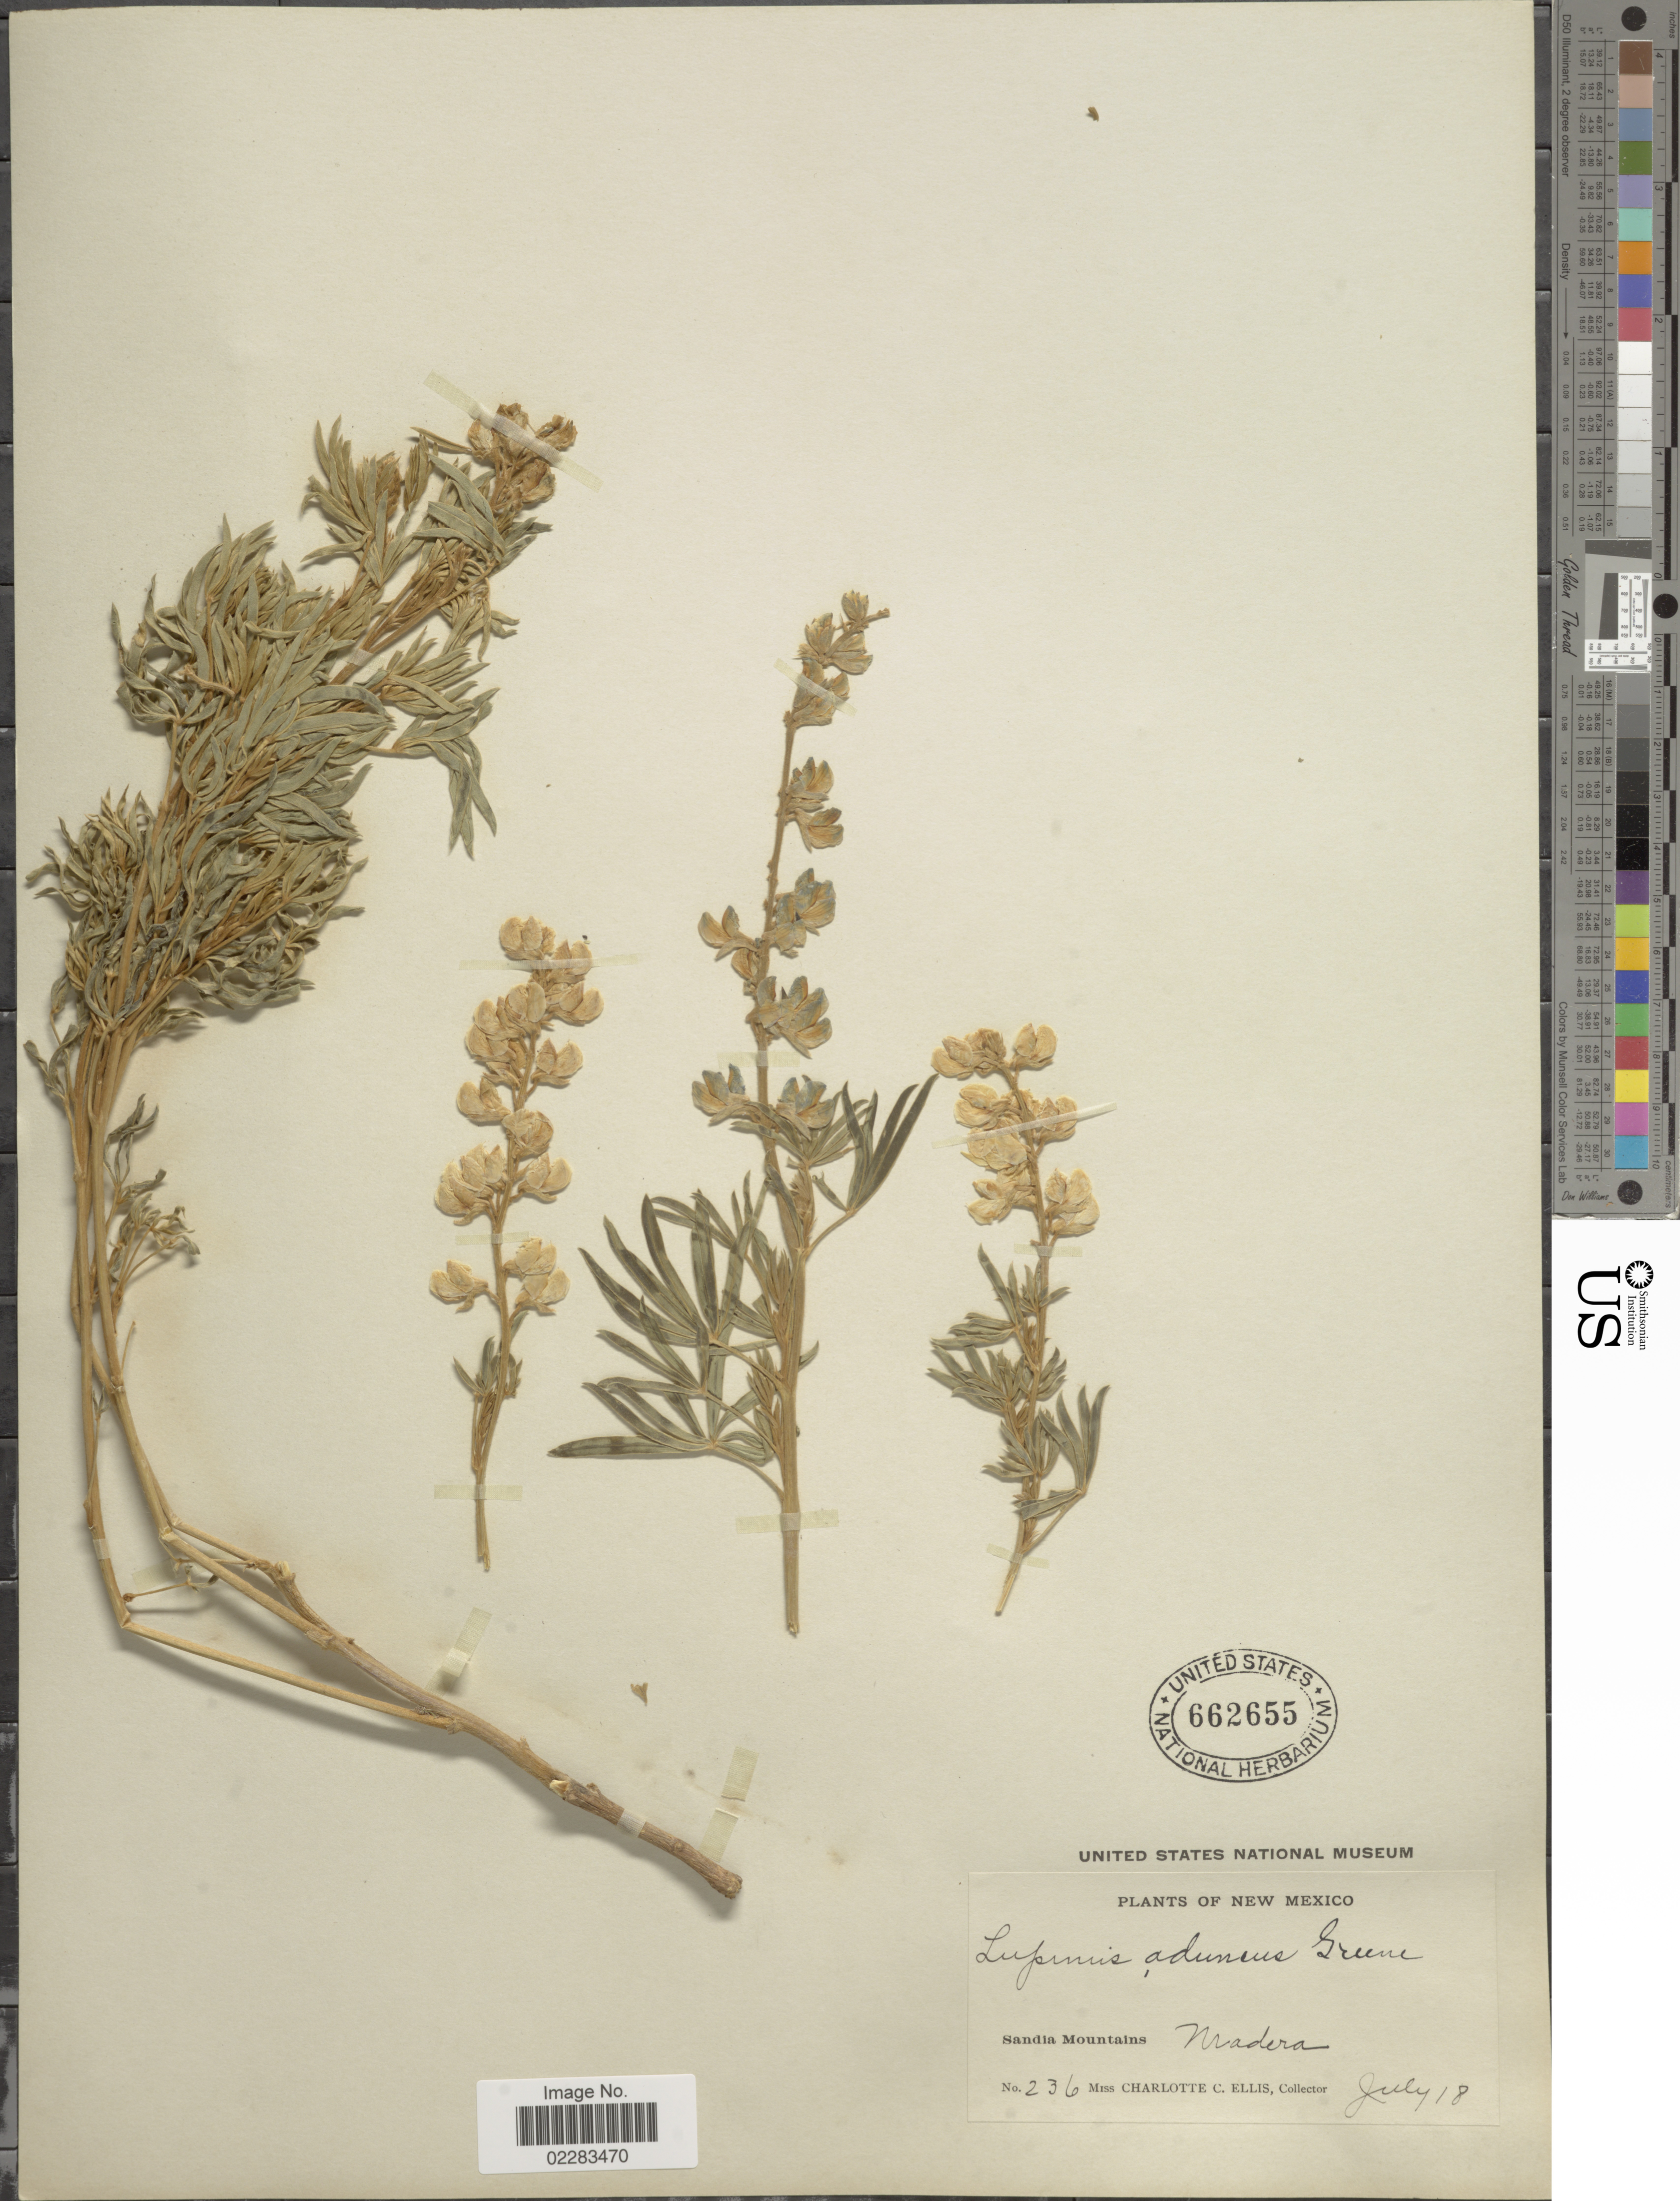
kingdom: Plantae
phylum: Tracheophyta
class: Magnoliopsida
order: Fabales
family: Fabaceae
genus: Lupinus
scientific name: Lupinus aduncus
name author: Greene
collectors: C. C. Ellis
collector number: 236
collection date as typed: Transcribed d/m/y: /7/18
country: United States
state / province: New Mexico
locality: Sandia Mountains, Madera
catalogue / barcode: US 662655